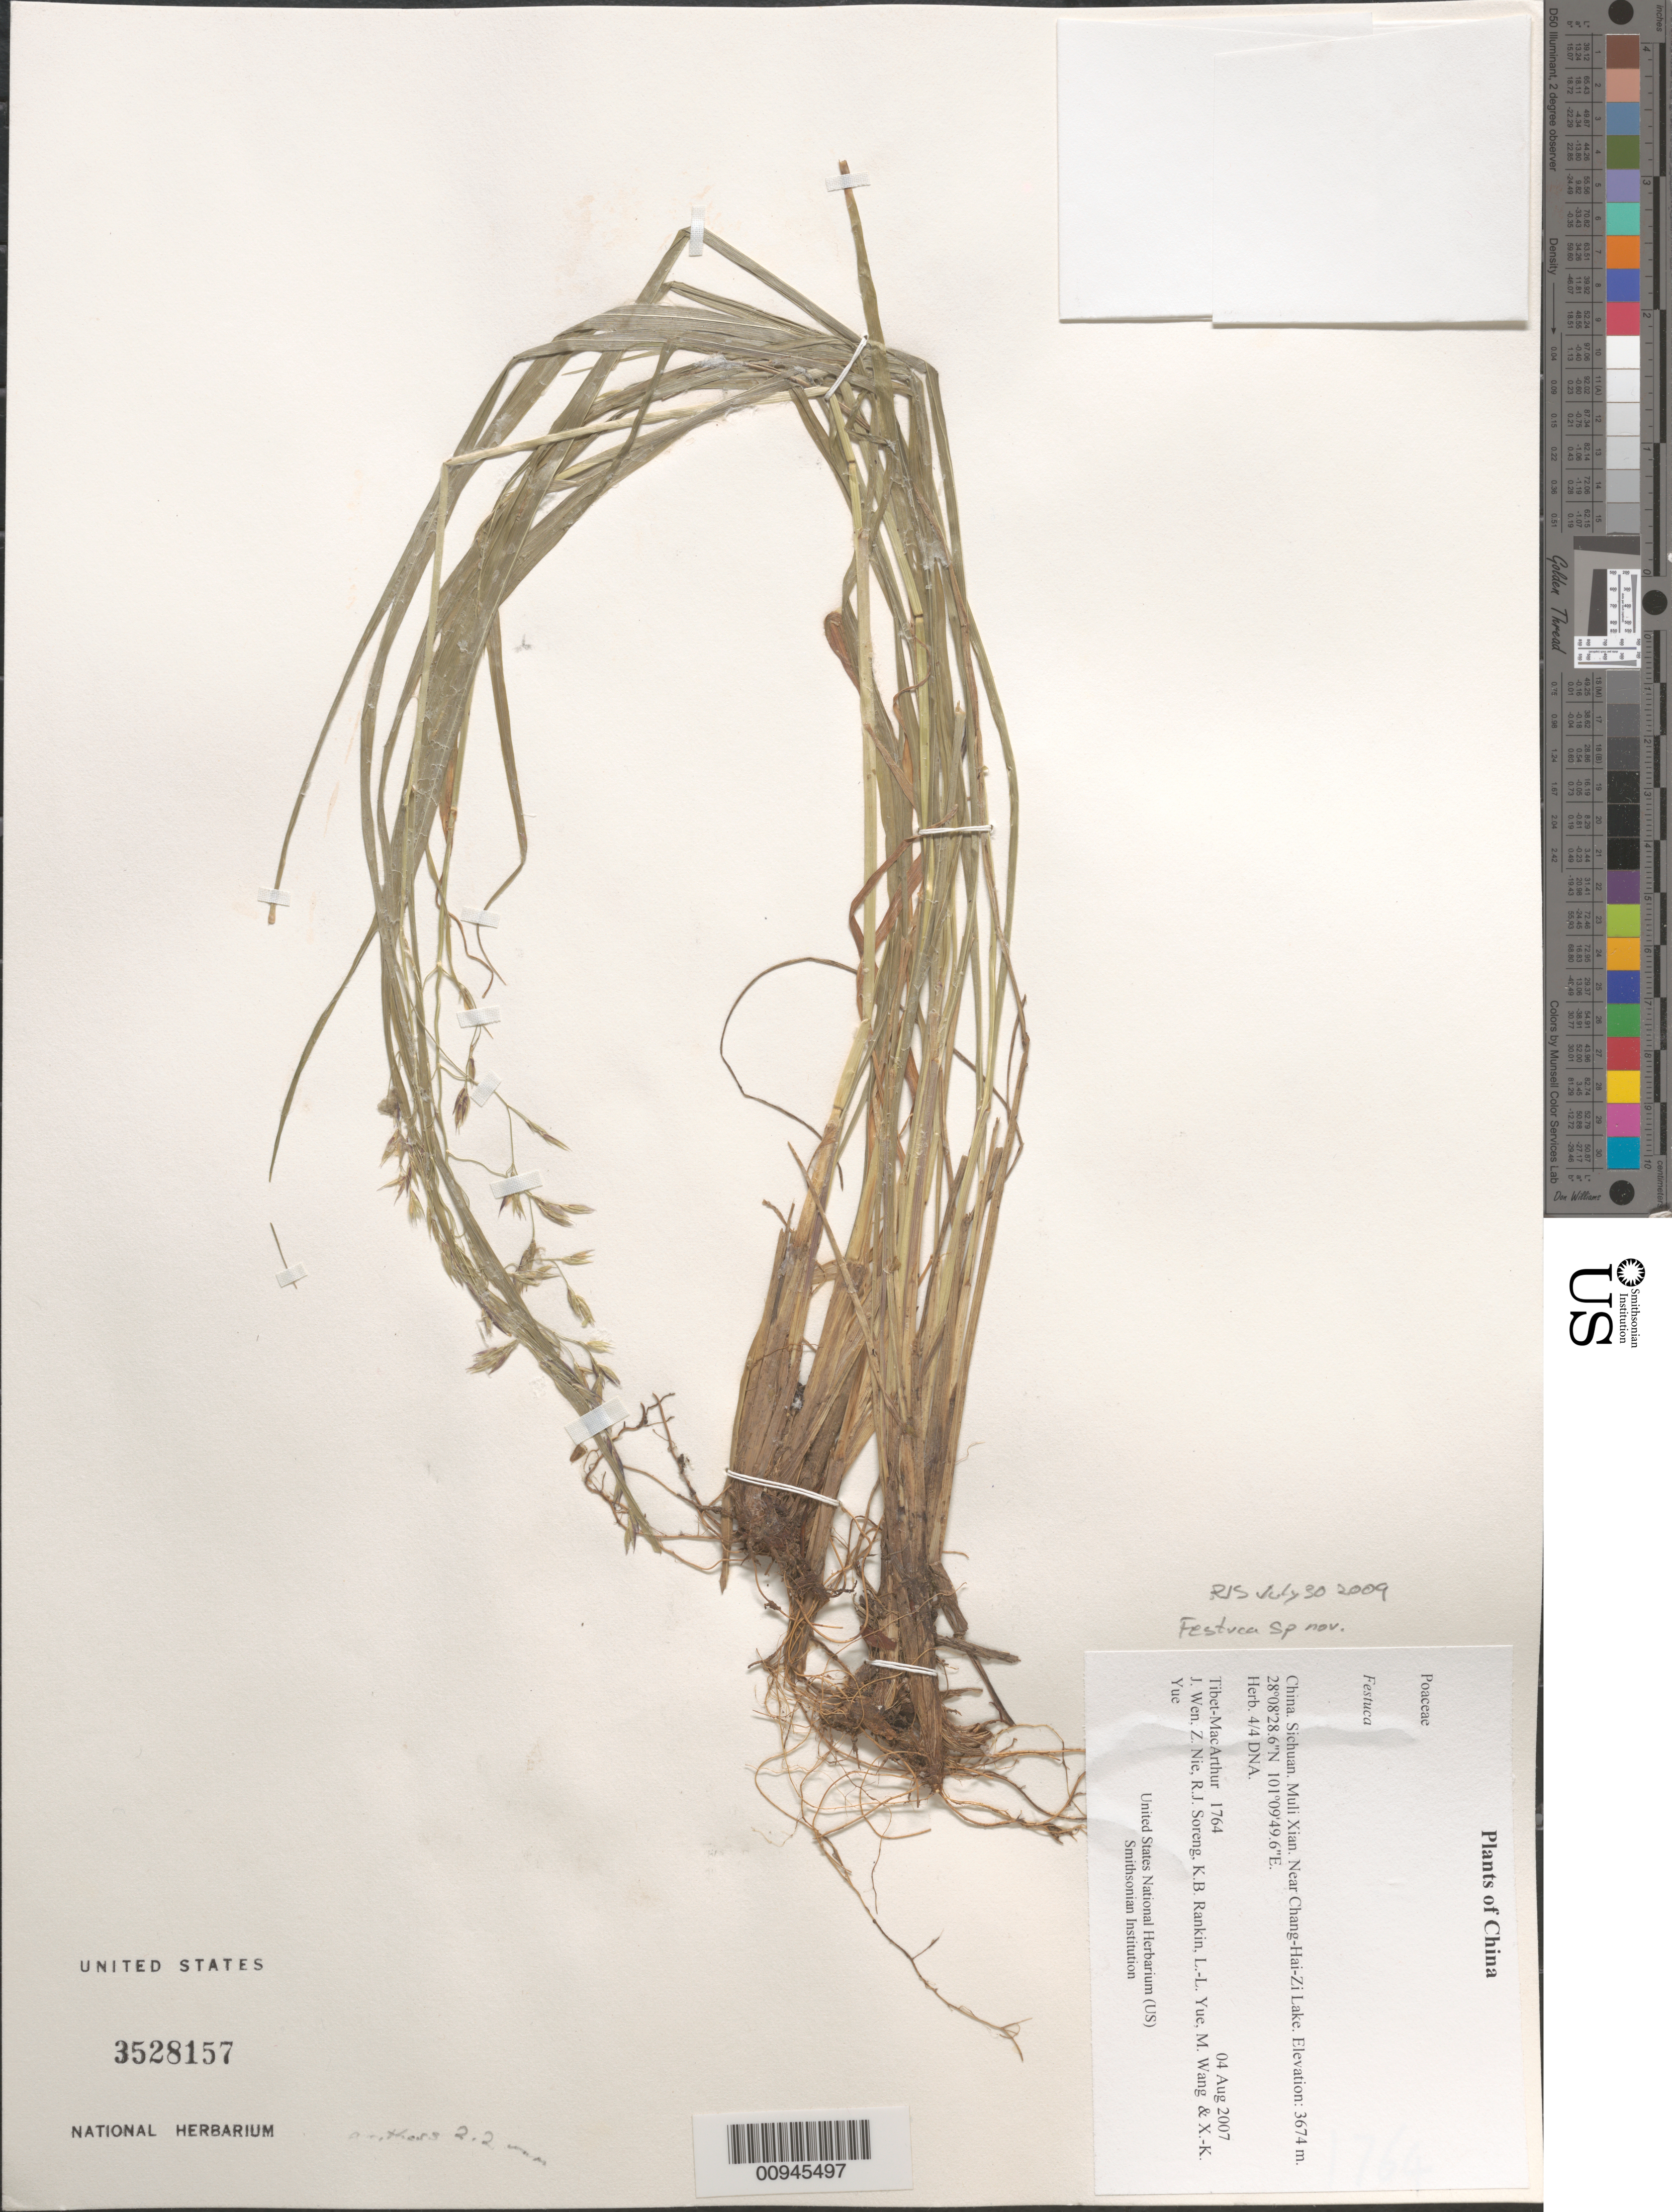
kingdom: Plantae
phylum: Tracheophyta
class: Liliopsida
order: Poales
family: Poaceae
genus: Festuca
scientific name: Festuca sp. nov.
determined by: Soreng, Robert J., Research Associate (BOT), Smithsonian Institution - National Museum of Natural History (UNITED STATES)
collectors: Tibet-MacArthur, J. Wen, Z. Nie, R. J. Soreng, K. Rankin, L. Yue, M. Wang & X. Yue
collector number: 1764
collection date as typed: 04 Aug 2007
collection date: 2007-08-04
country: China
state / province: Sichuan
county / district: Muli Xian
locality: Near Chang-Hai-Zi Lake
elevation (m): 3674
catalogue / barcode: US 3528157